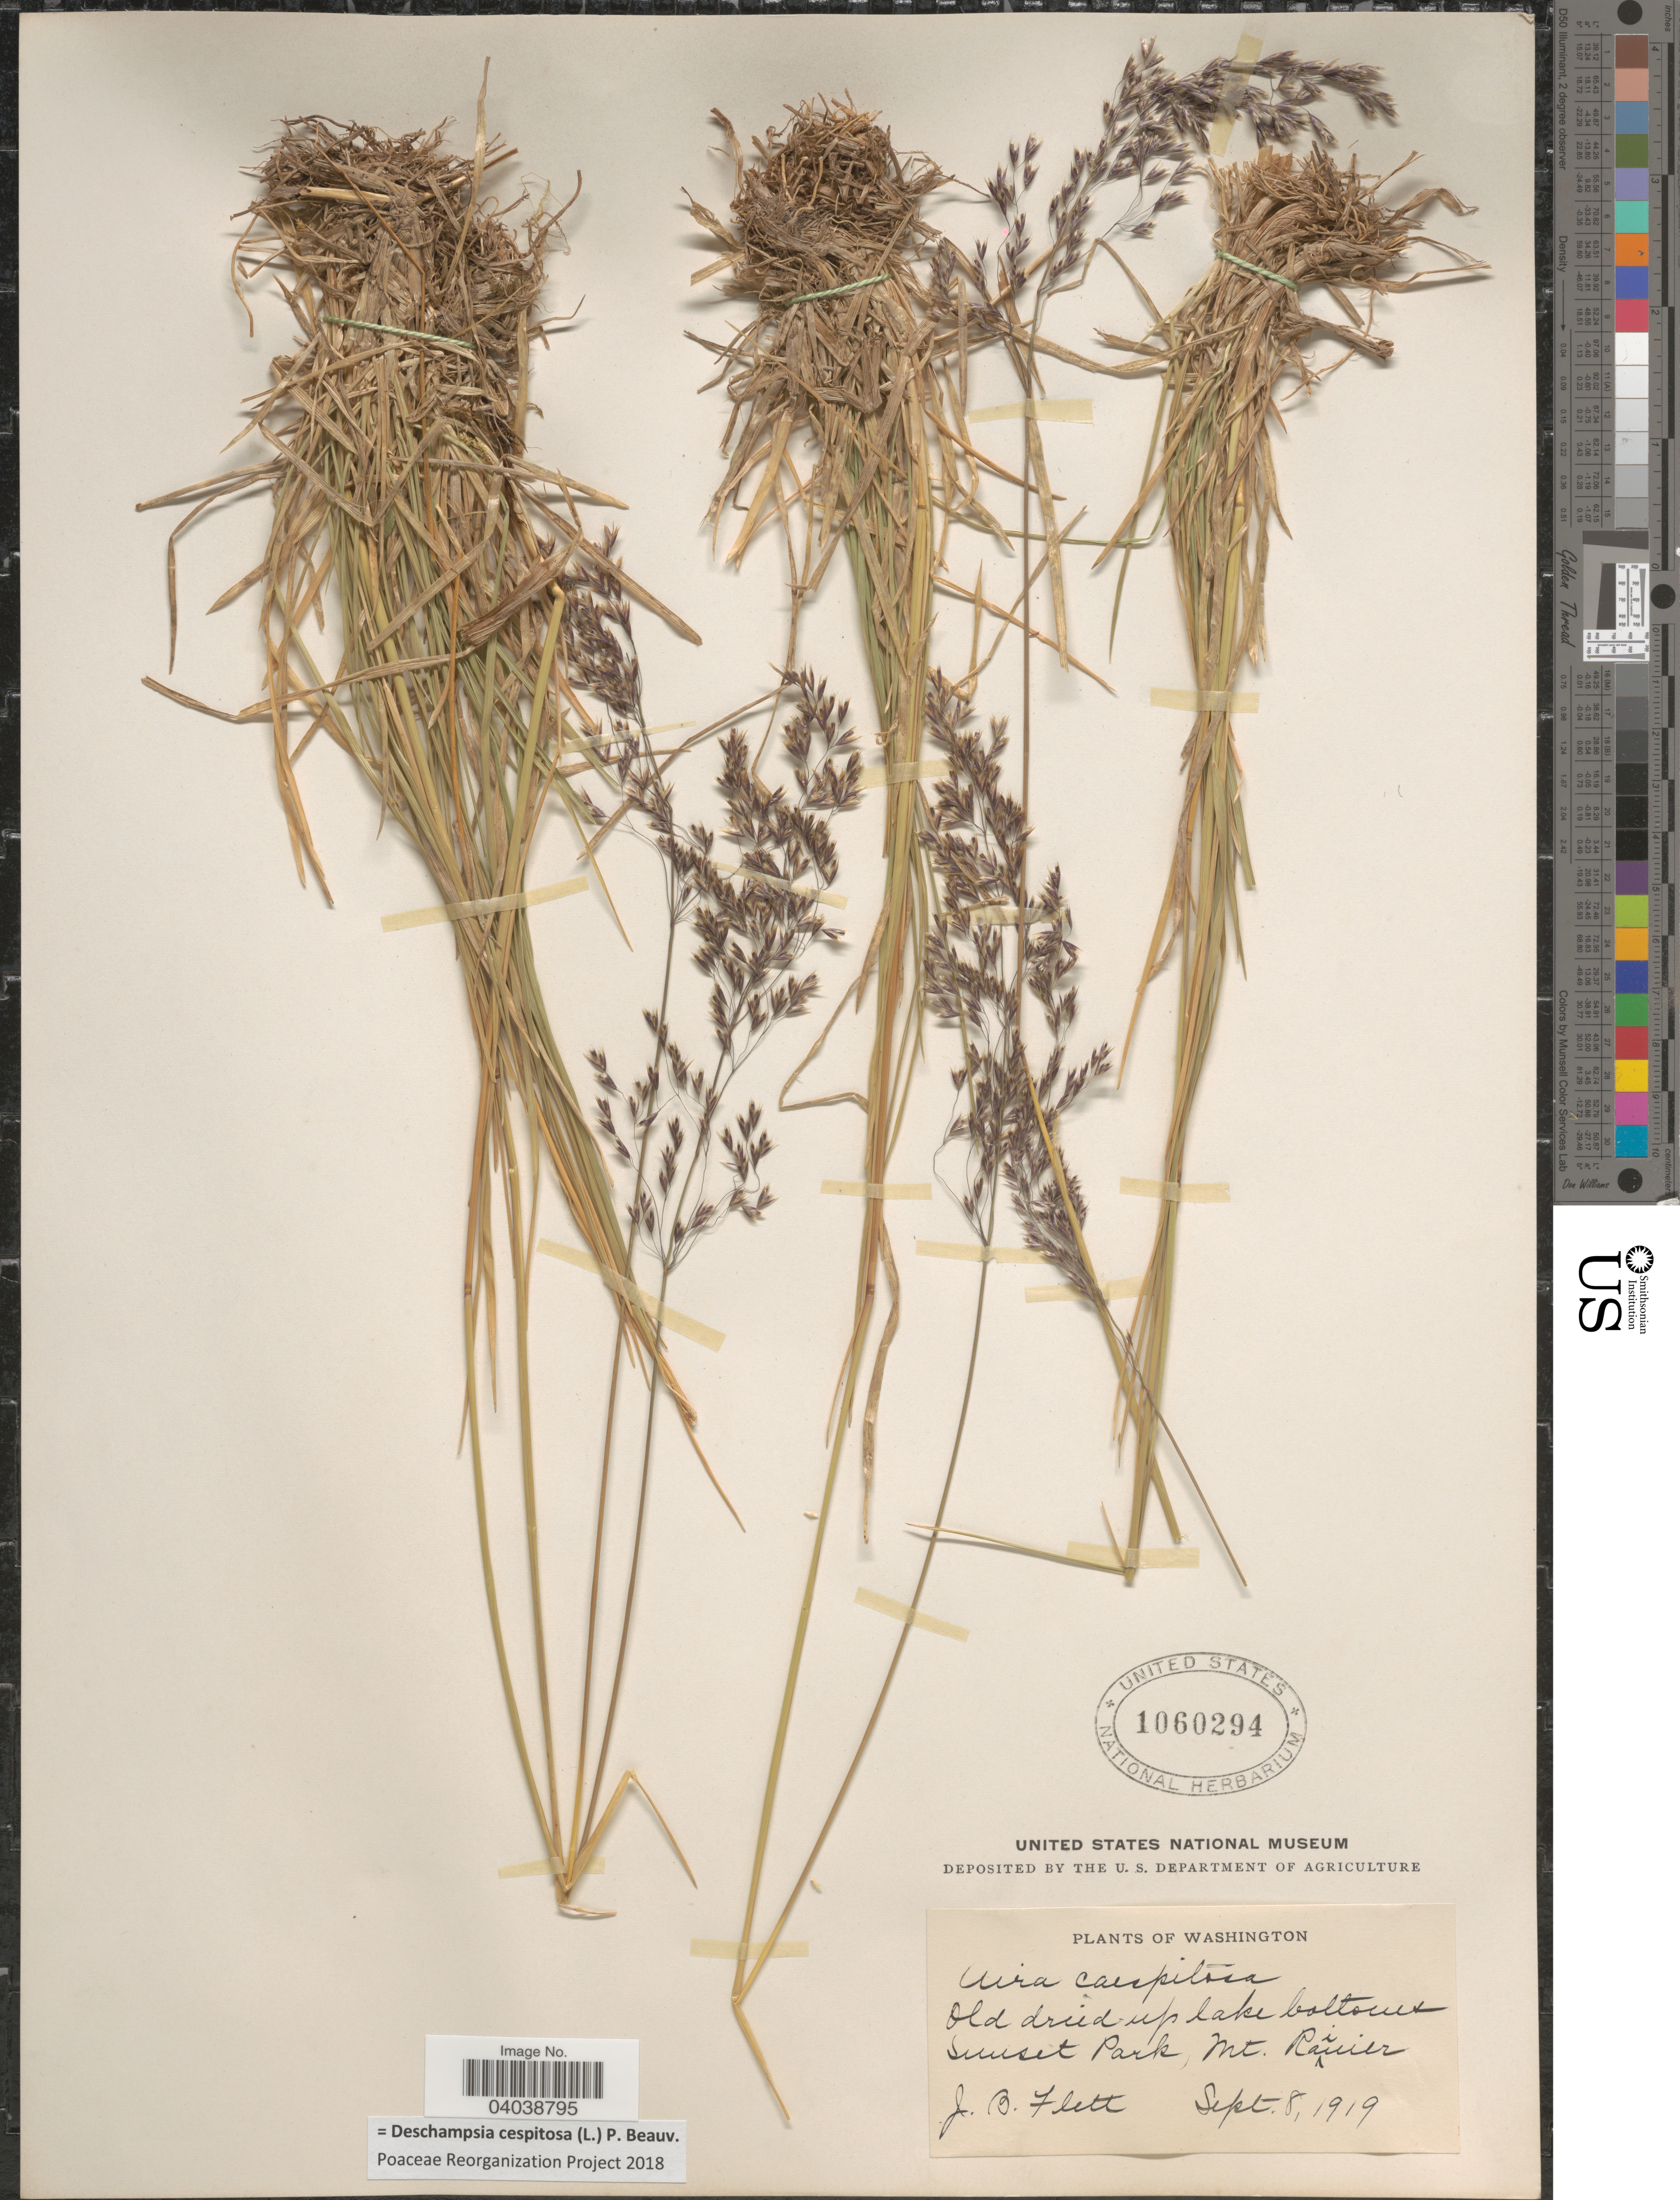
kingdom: Plantae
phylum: Tracheophyta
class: Liliopsida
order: Poales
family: Poaceae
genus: Deschampsia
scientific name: Deschampsia cespitosa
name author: (L.) P. Beauv.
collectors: J. Flett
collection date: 1919-09-08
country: United States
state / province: Washington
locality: Sunset Park, Mt. Rainier.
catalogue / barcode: US 1060294